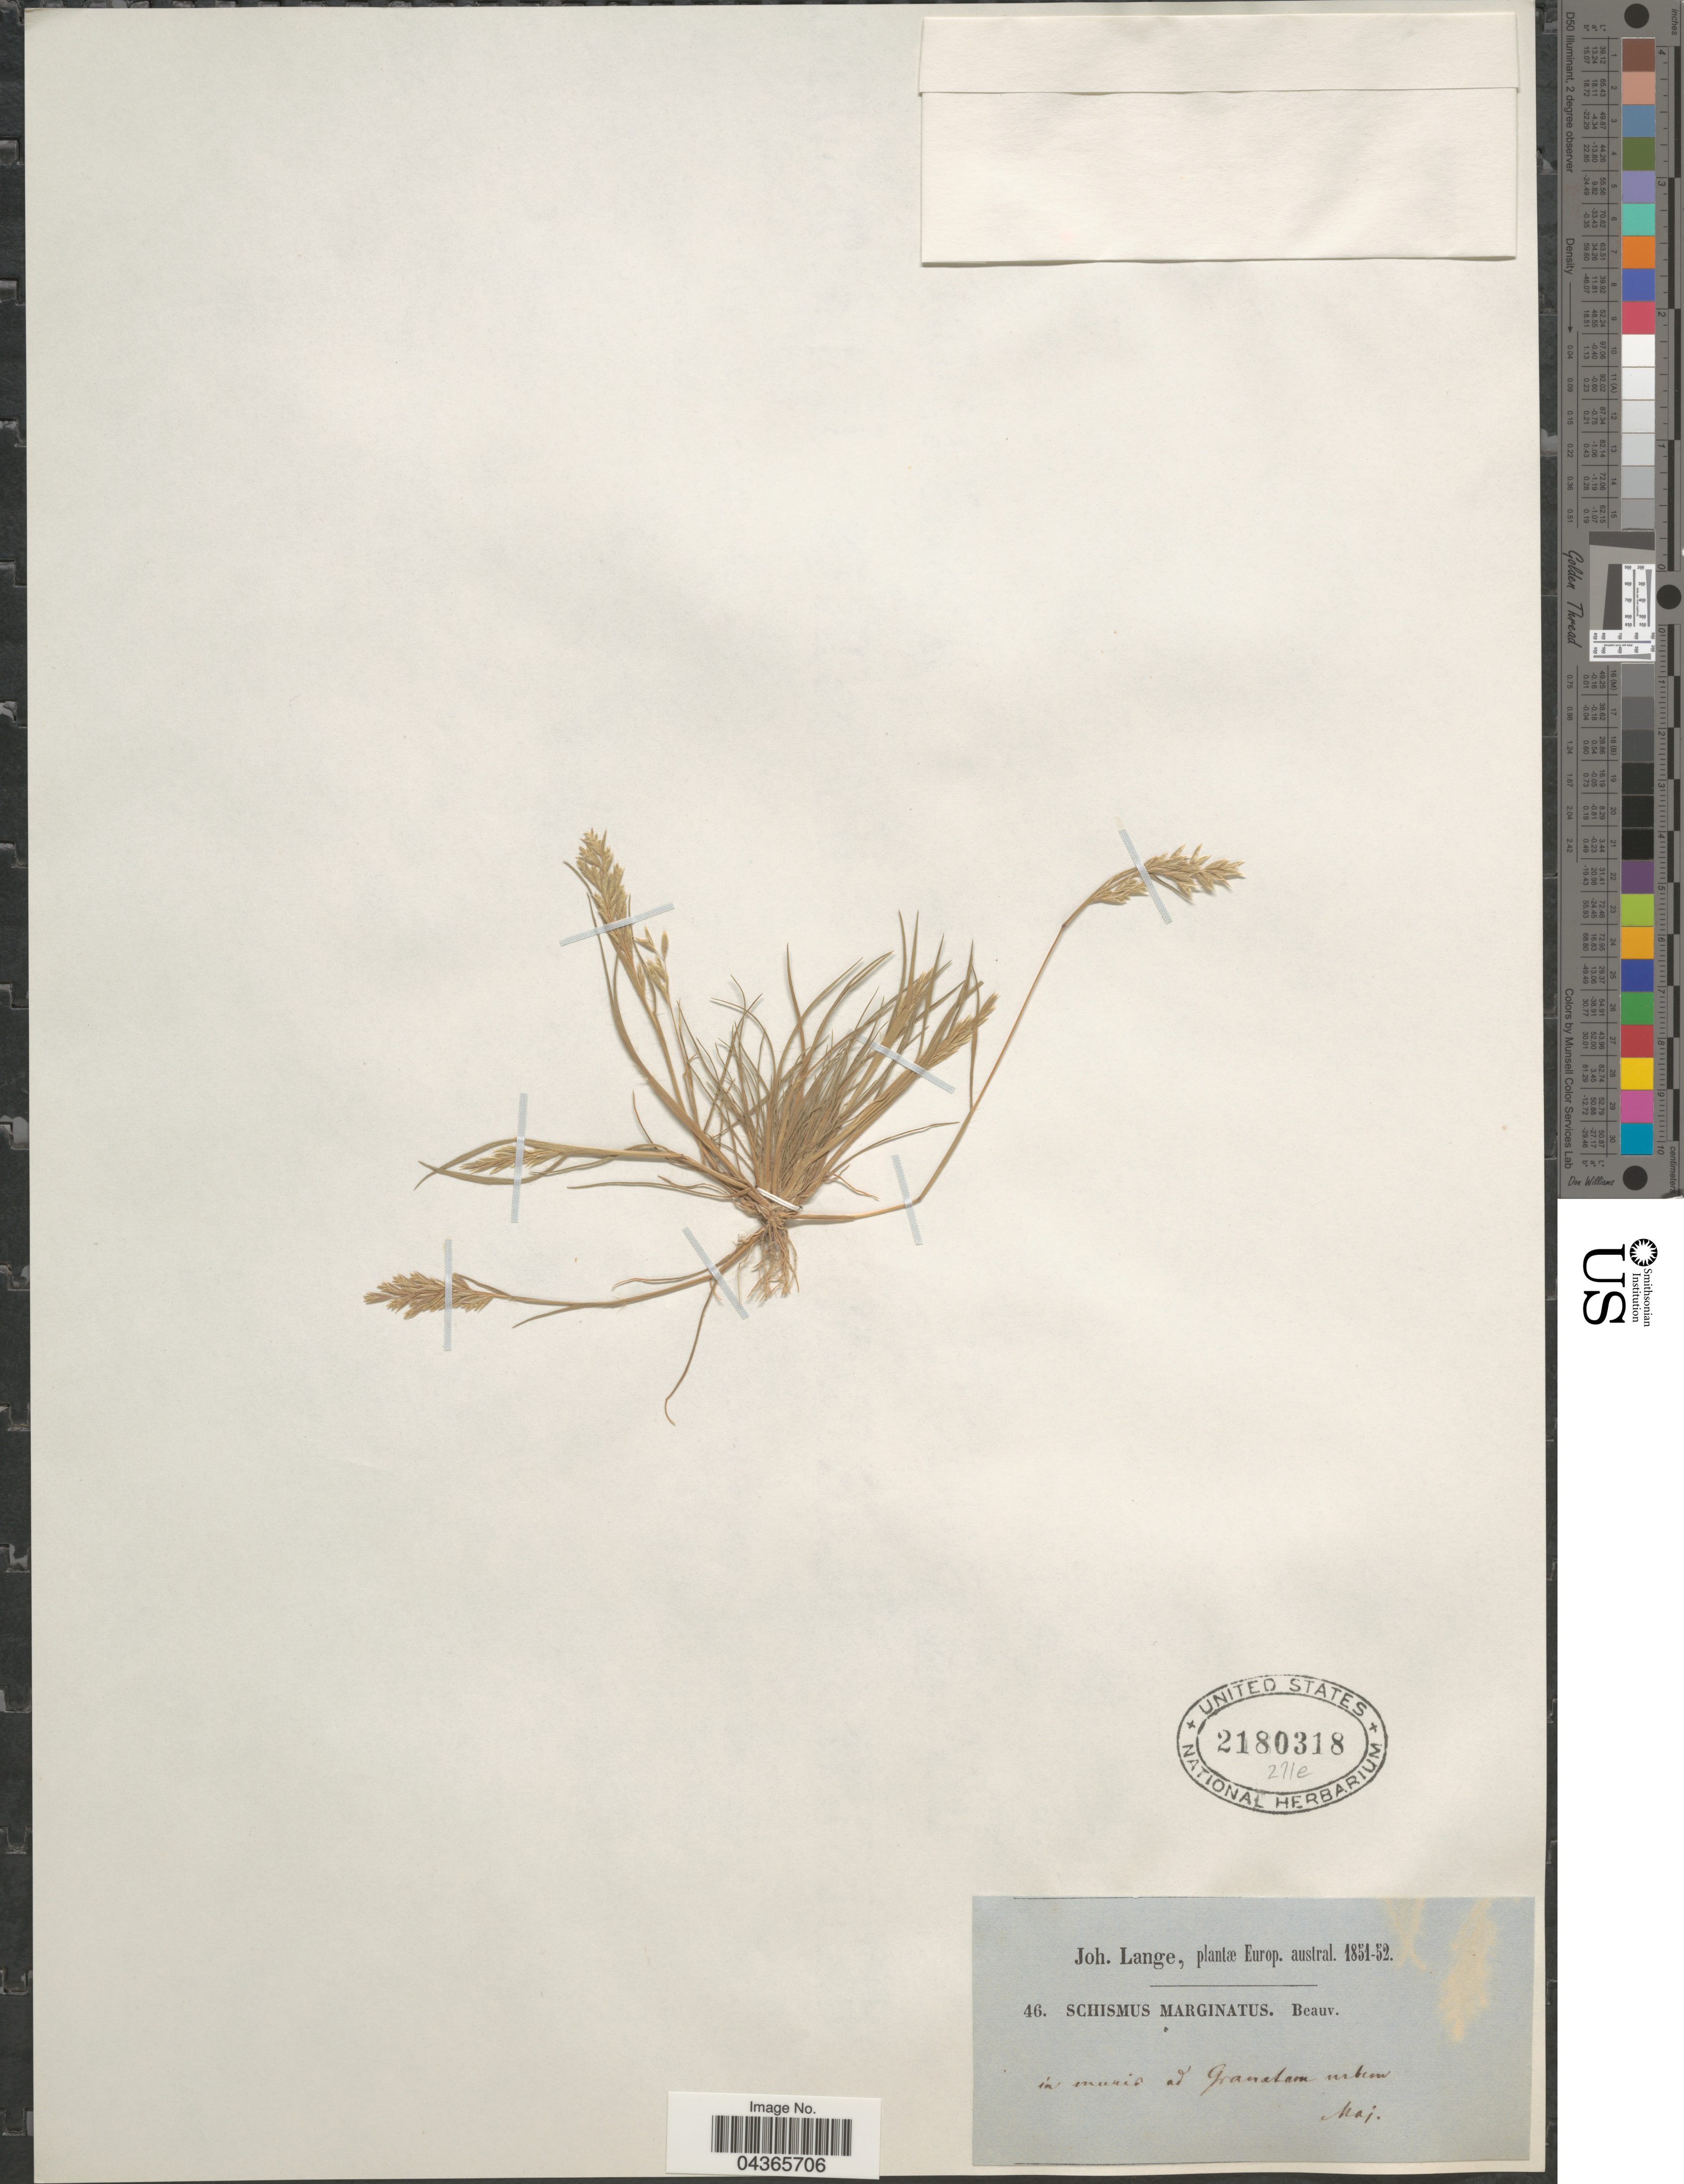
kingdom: Plantae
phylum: Tracheophyta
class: Liliopsida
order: Poales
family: Poaceae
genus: Schismus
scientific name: Schismus barbatus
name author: (L.) Thell.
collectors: J. M. C. Lange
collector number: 46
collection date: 1851-05/1852-05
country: Spain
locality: Europ. austral. In muris ad Granatam urbem.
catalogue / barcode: US 2180318